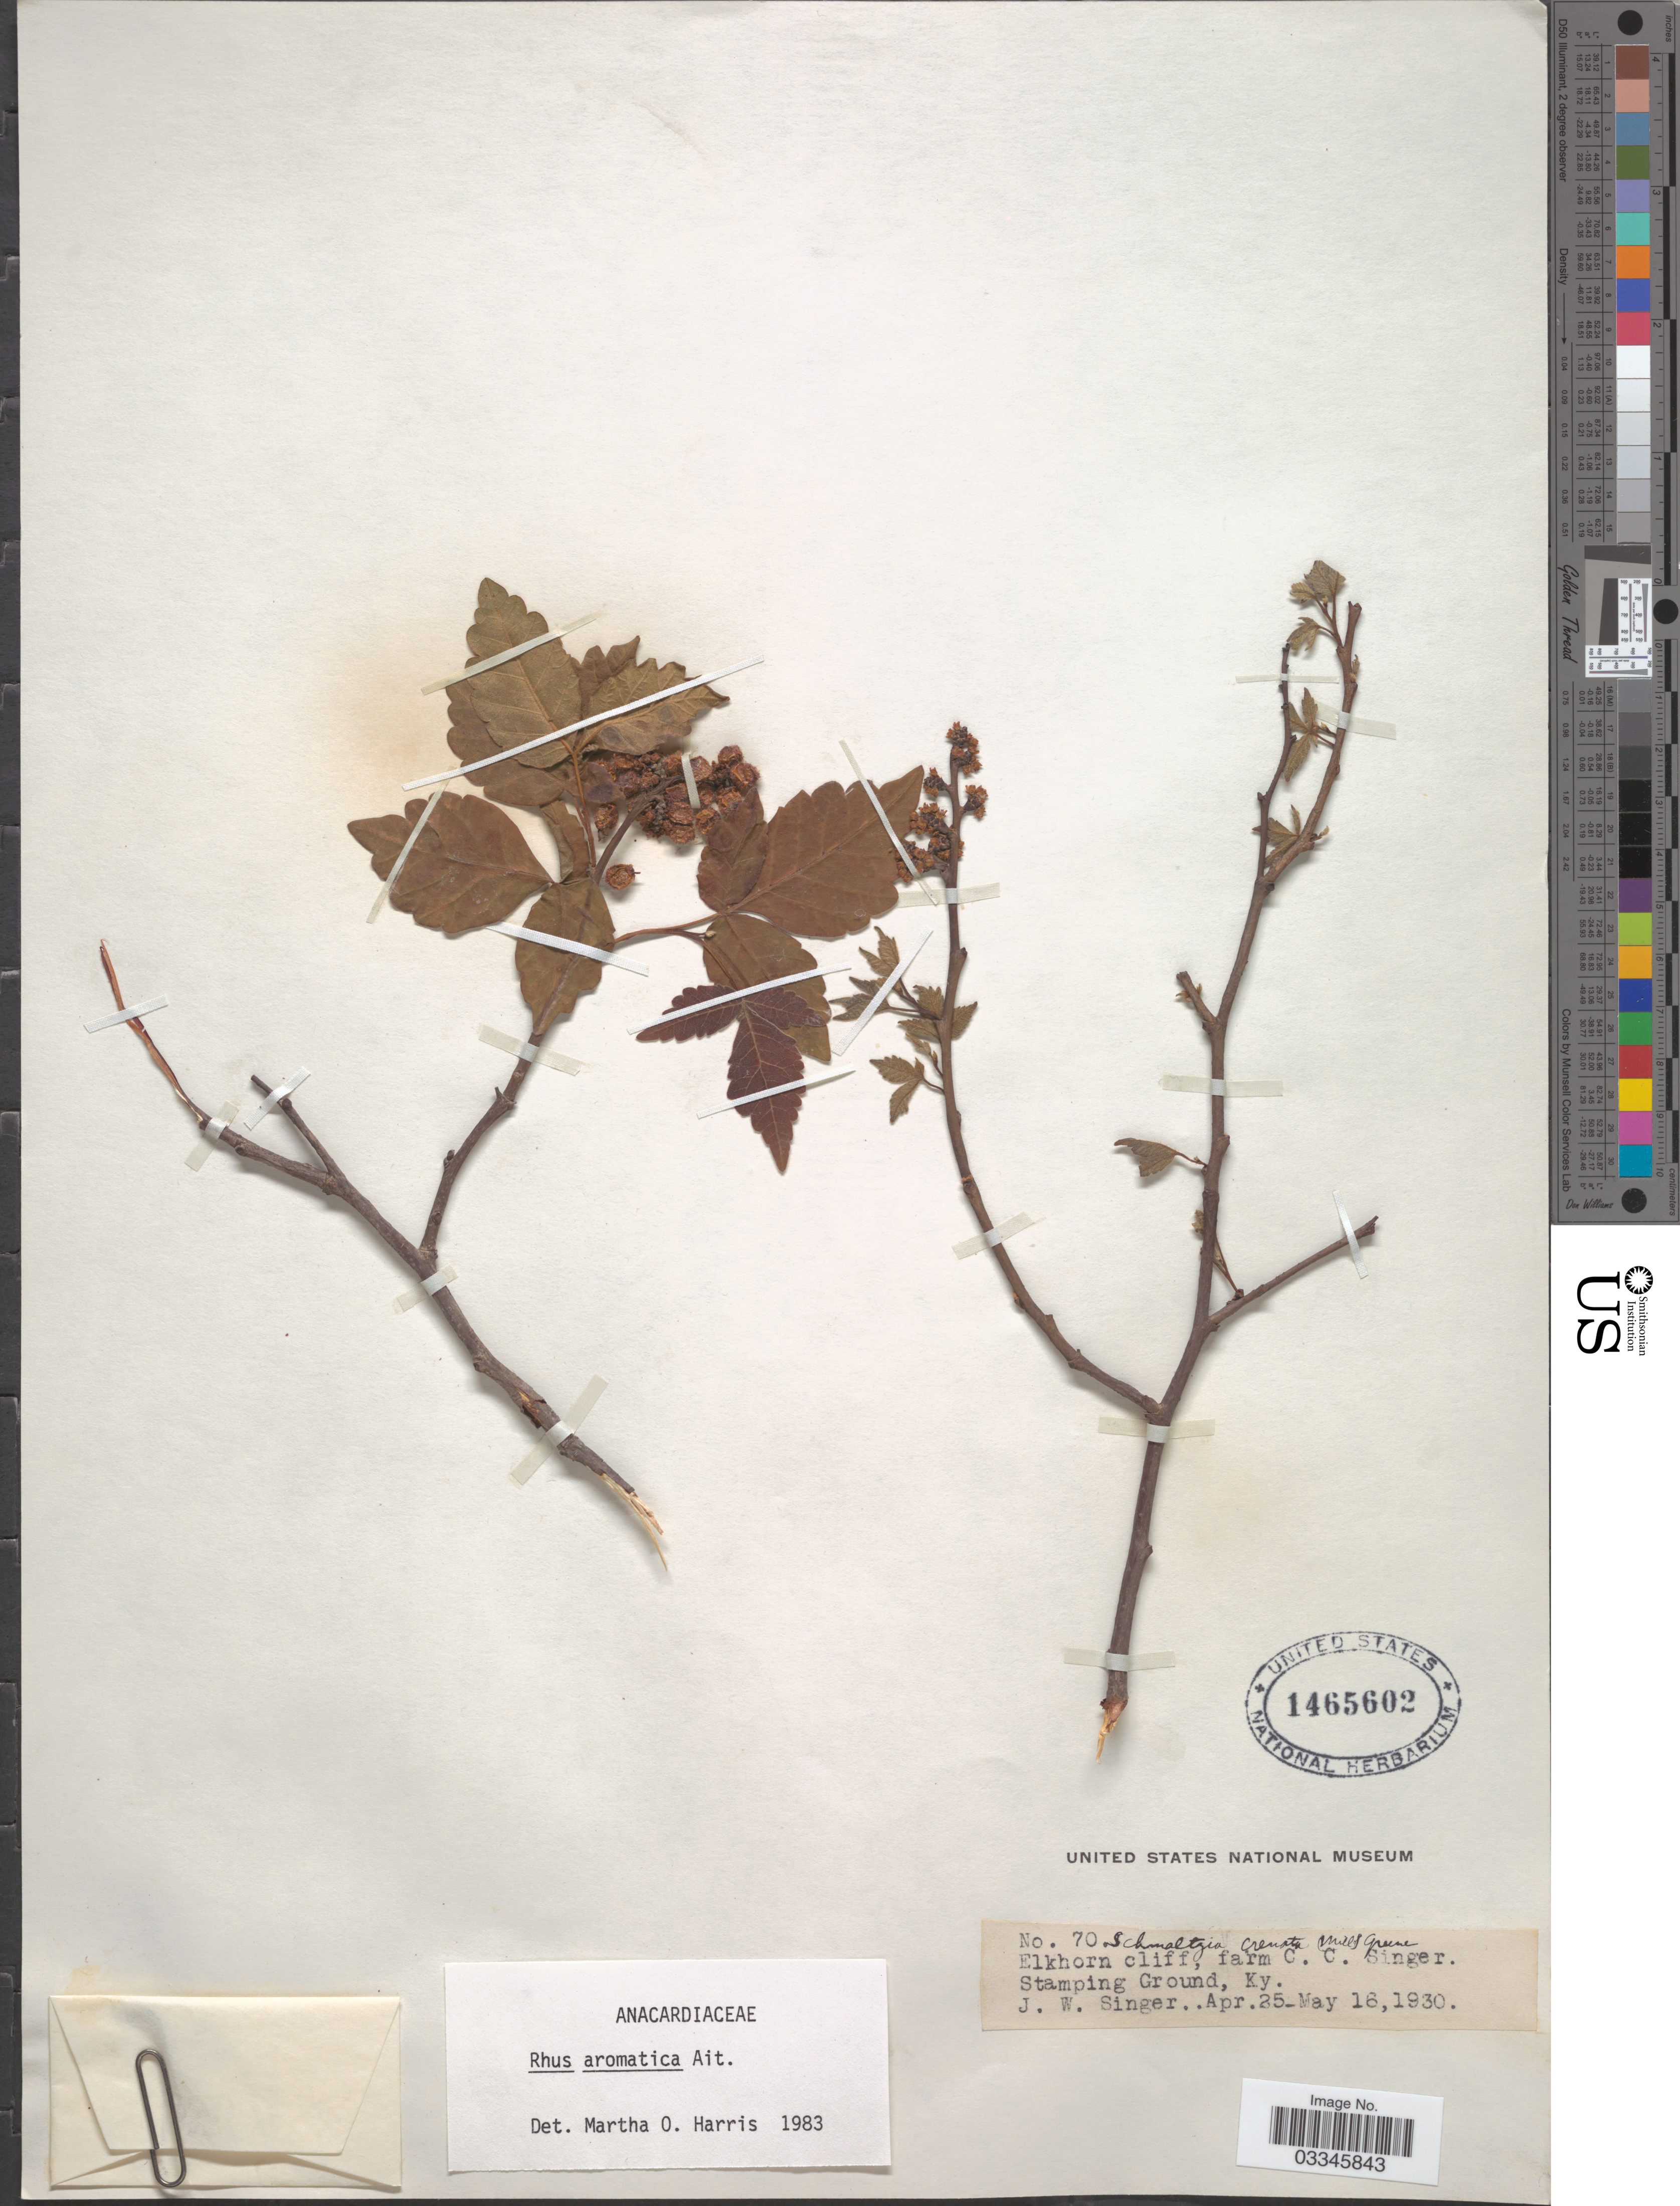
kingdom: Plantae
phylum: Tracheophyta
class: Magnoliopsida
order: Sapindales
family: Anacardiaceae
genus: Rhus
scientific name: Rhus crenata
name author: Thunb.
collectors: J. EW. Singer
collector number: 70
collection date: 1930-04-25/1930-05-16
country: United States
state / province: Kentucky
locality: Elkhorn cliff, farm C. C. Singer. Stamping Ground.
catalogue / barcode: US 1465602